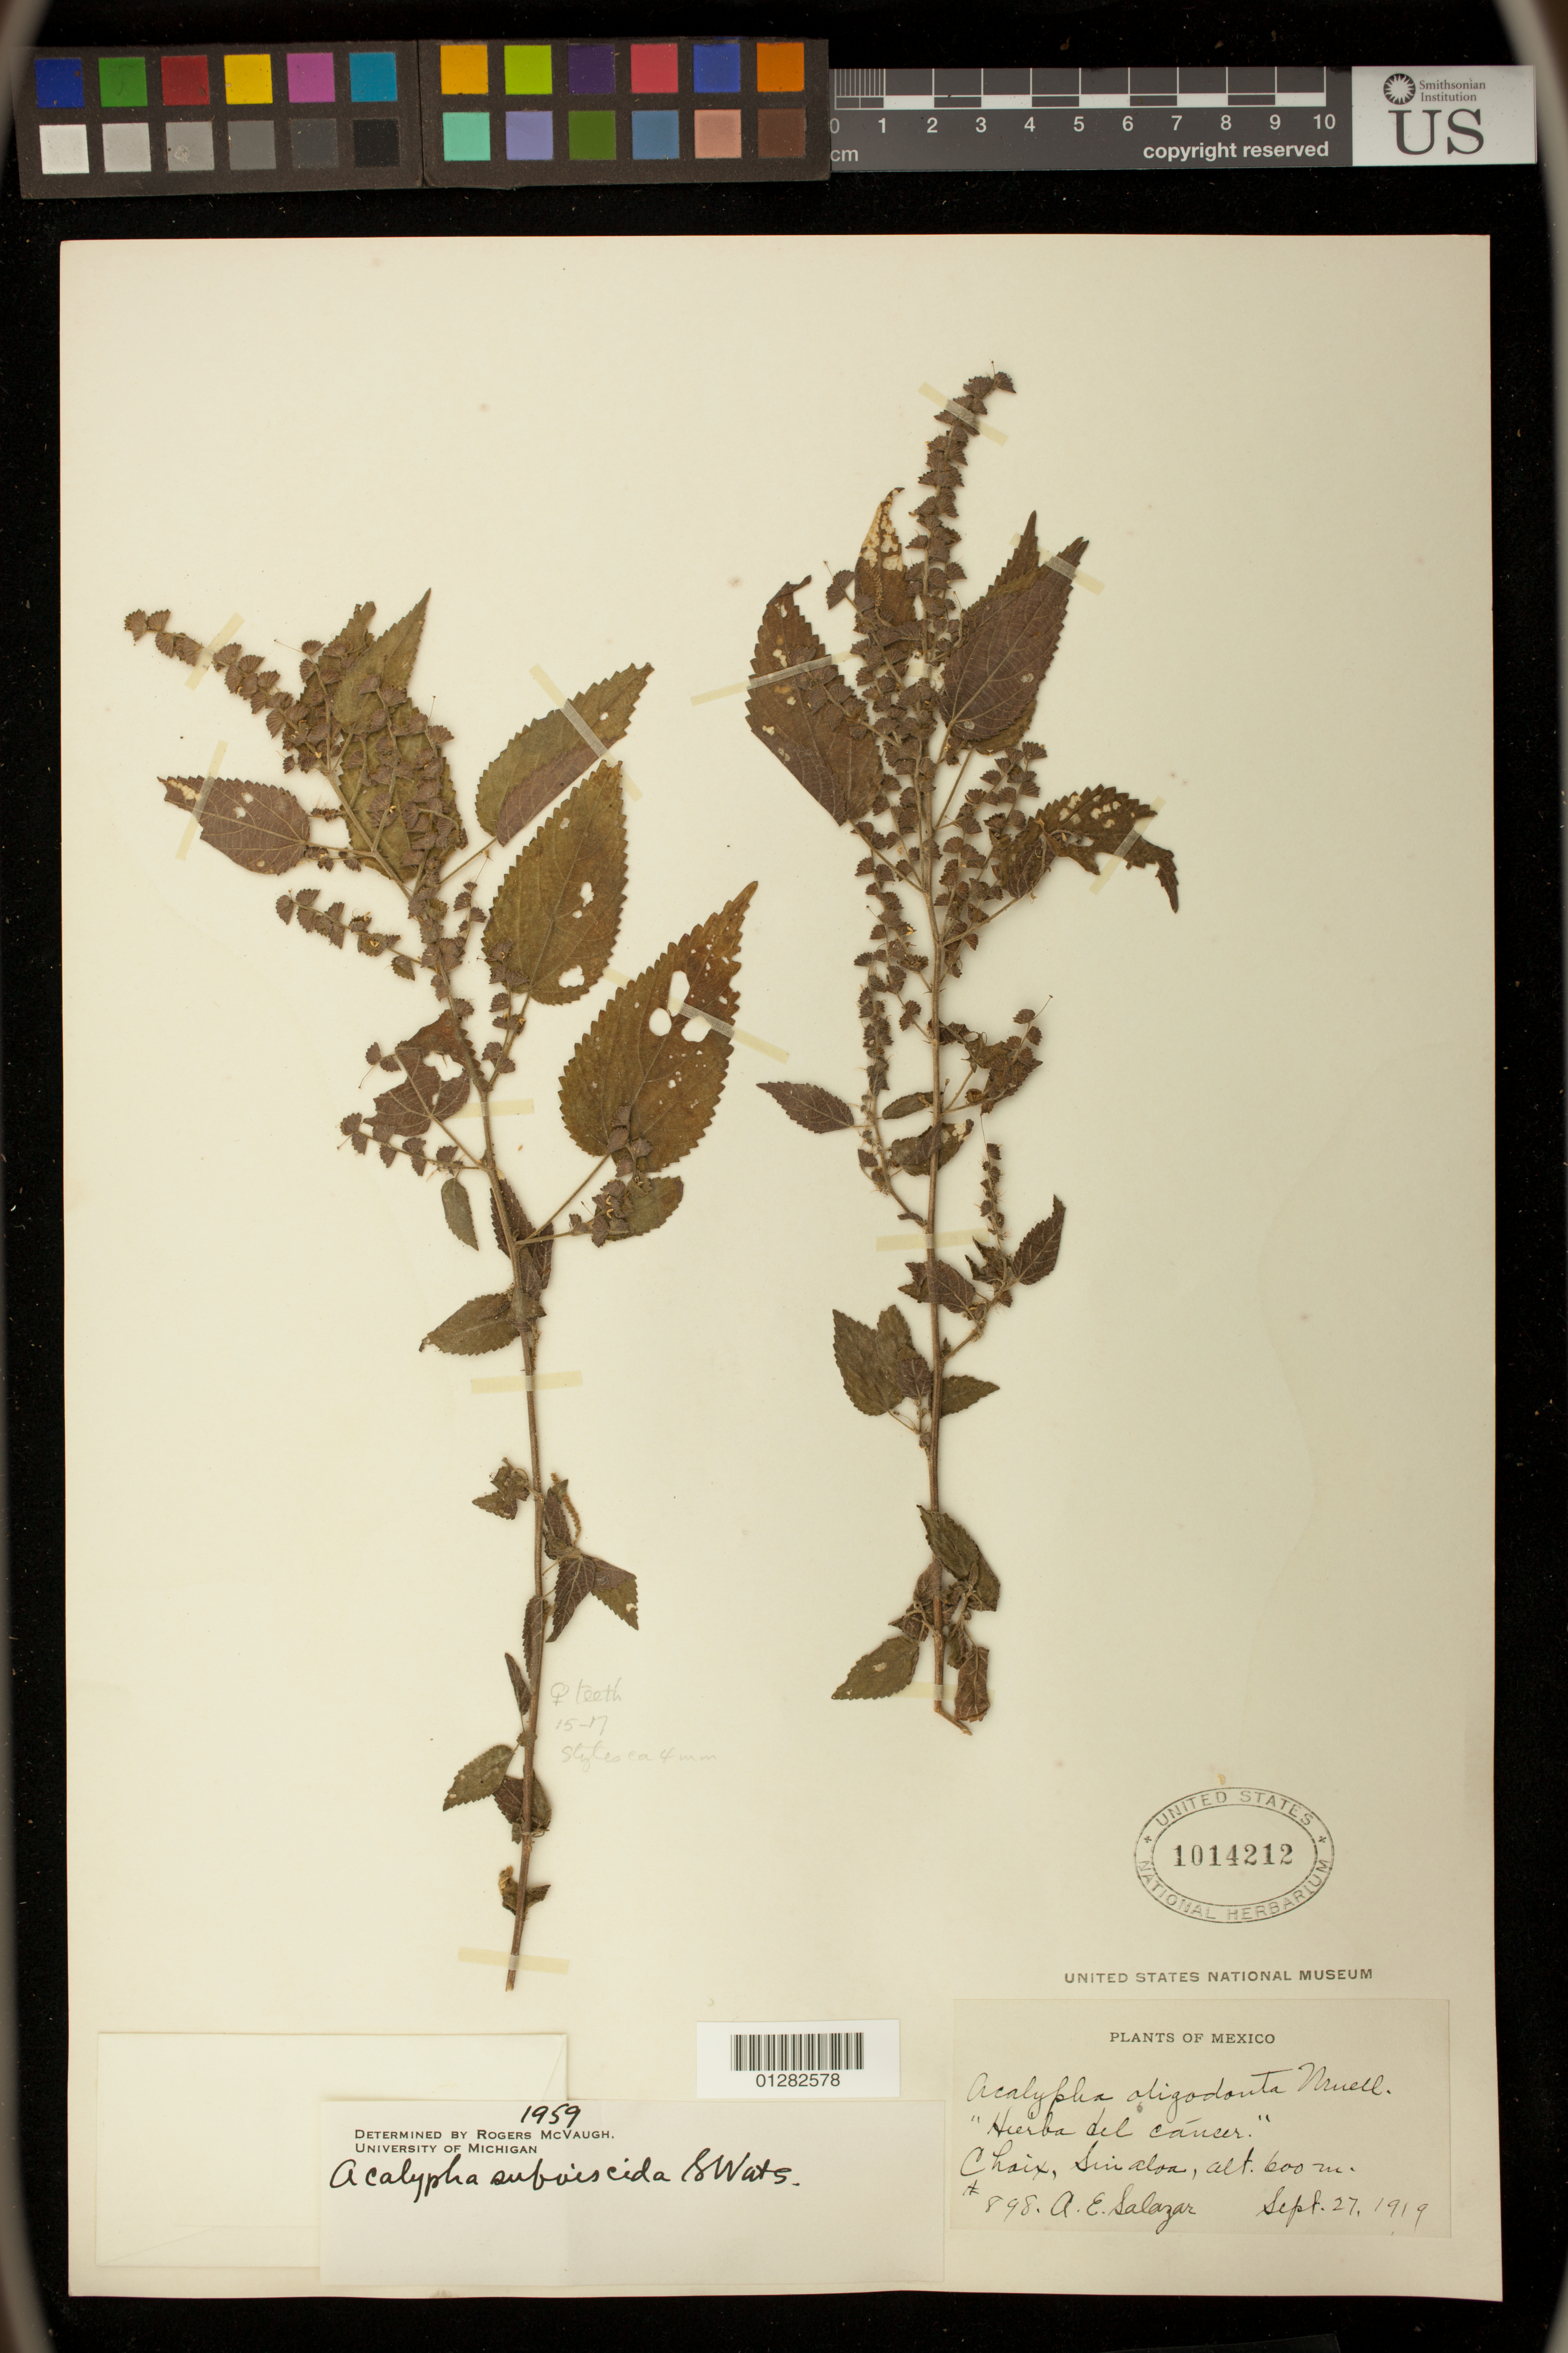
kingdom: Plantae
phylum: Tracheophyta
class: Magnoliopsida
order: Malpighiales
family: Euphorbiaceae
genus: Acalypha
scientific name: Acalypha subviscida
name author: S. Watson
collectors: C. A. Purpus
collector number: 898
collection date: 1919-09-27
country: Mexico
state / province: Sinaloa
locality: "Hierba del cancer". Chaix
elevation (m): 600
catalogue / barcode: US 1014212